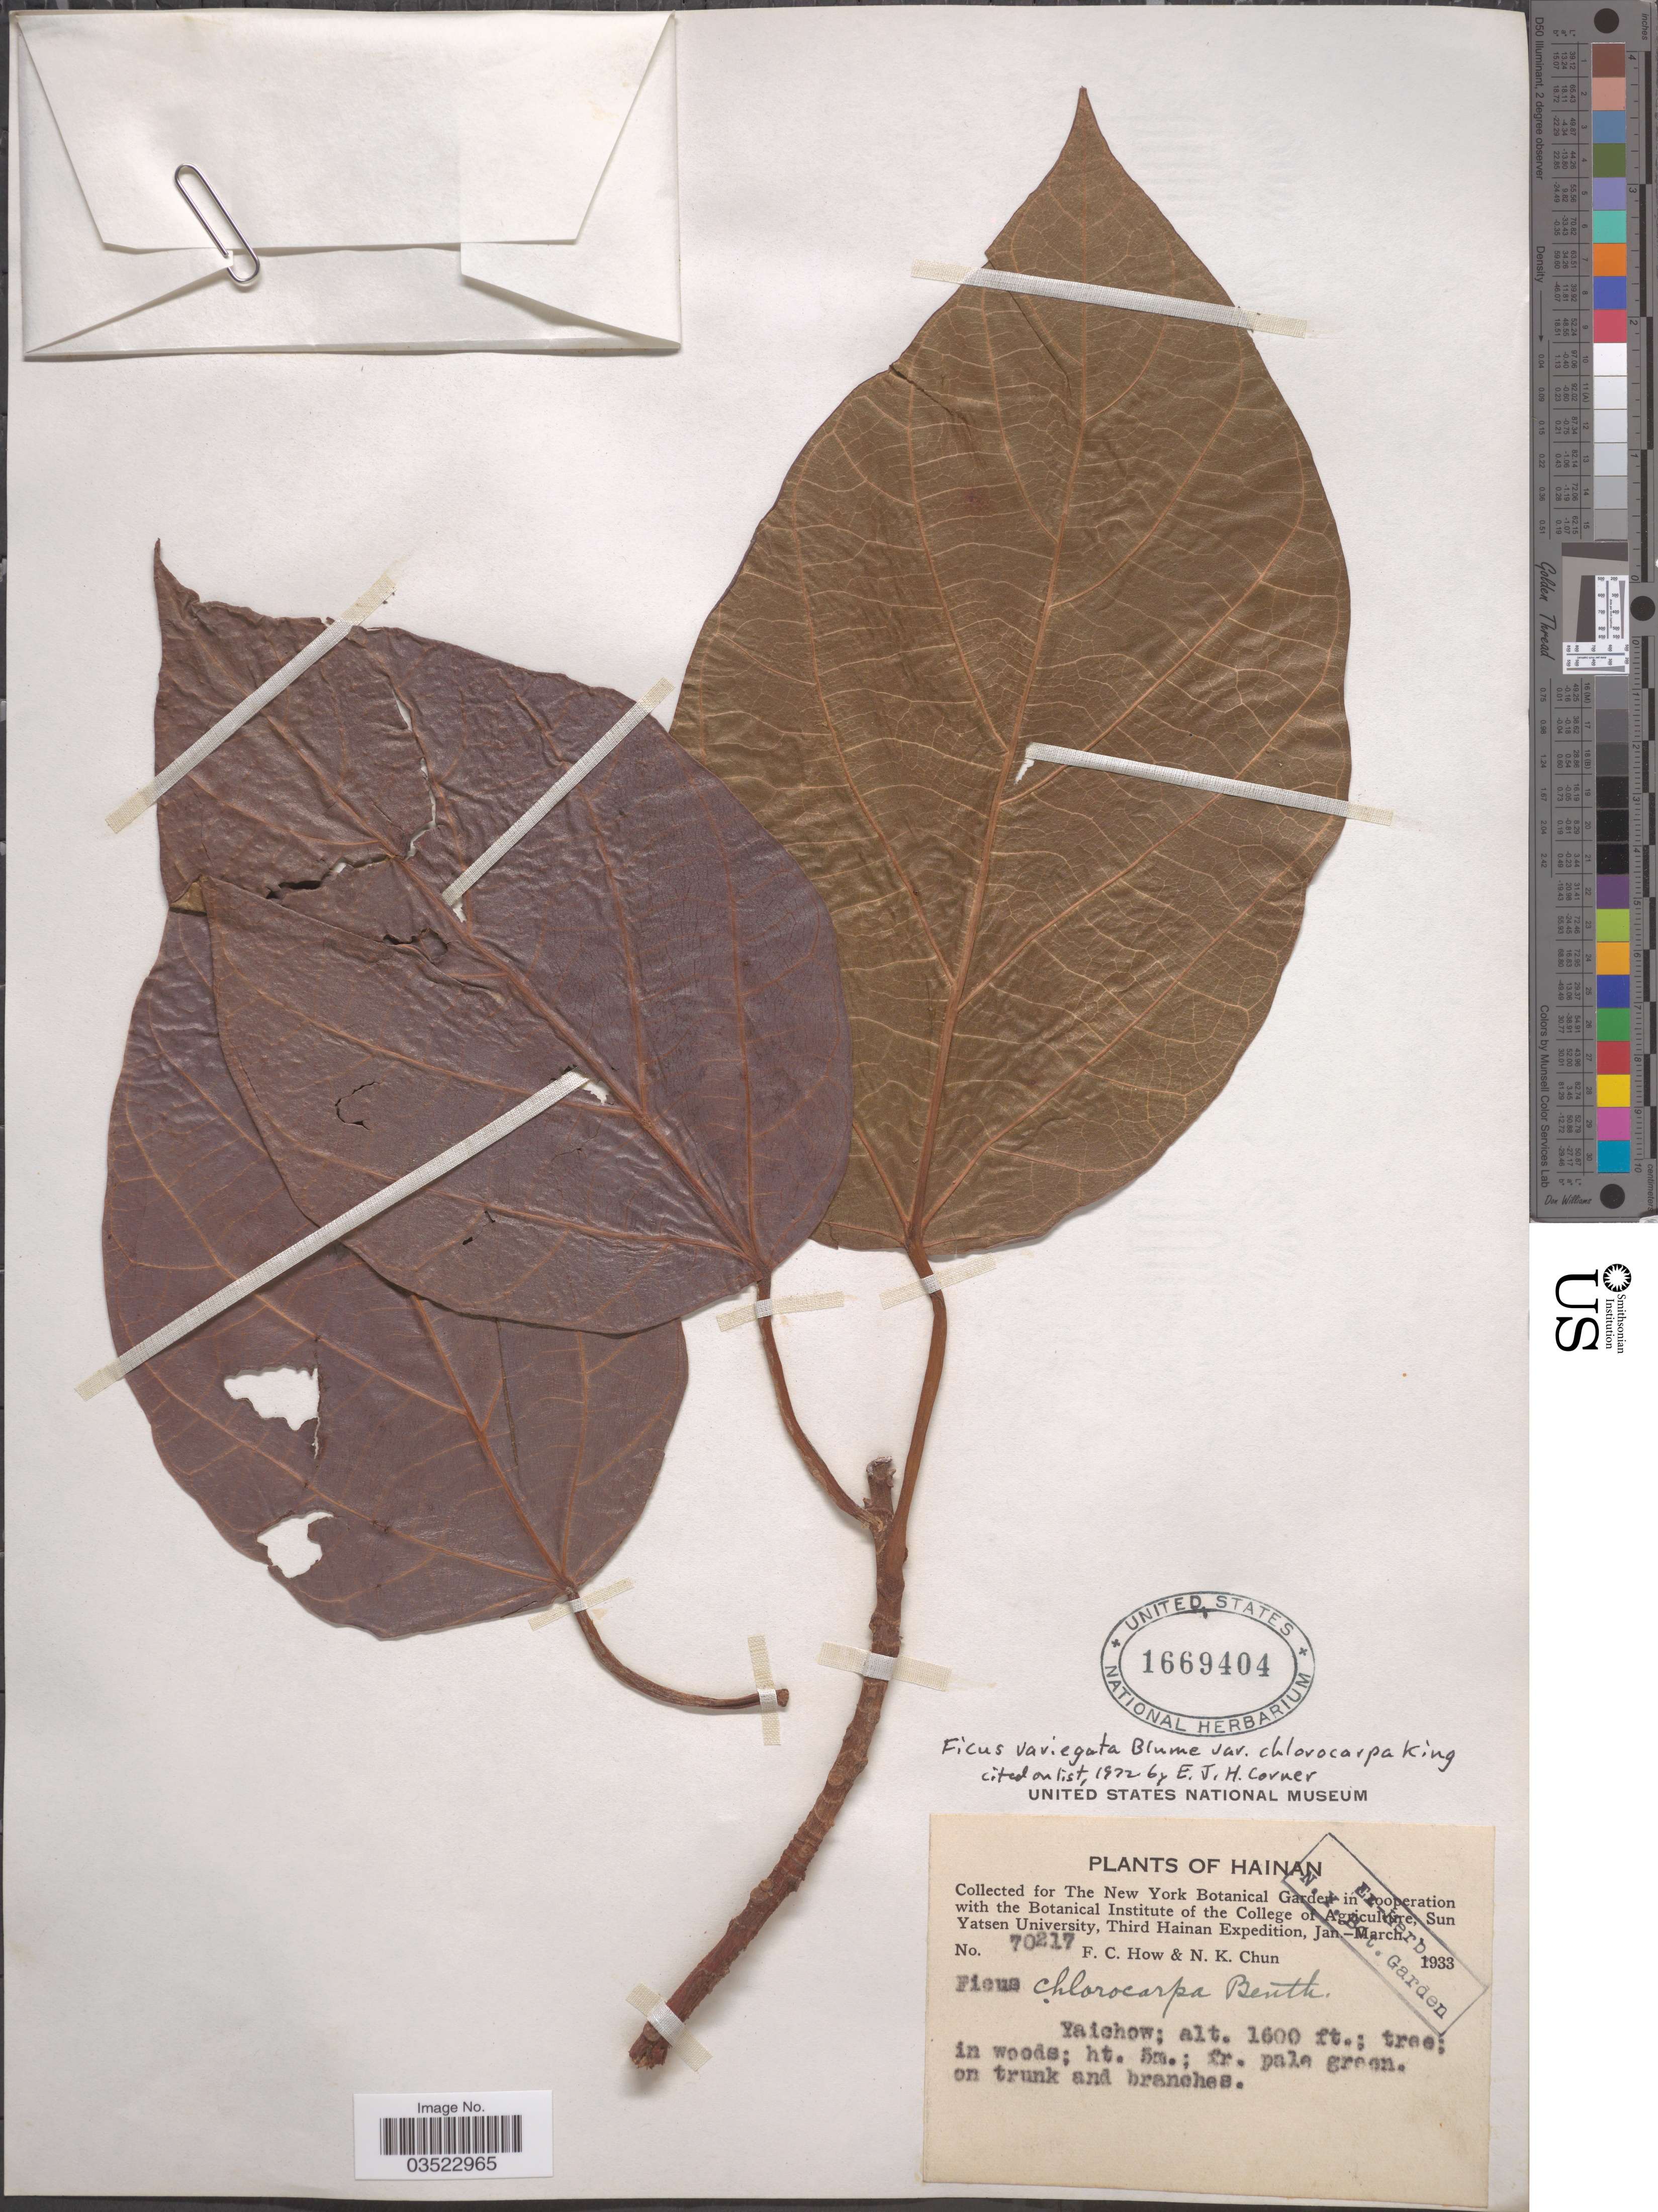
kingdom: Plantae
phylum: Tracheophyta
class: Magnoliopsida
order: Rosales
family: Moraceae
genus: Ficus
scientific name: Ficus variegata var. chlorocarpa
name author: King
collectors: F. C. How & N. K. Chun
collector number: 70217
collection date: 1933-01/1933-03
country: China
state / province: Hainan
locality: Third Hainan Expedition, Jan.-March. Yaichow.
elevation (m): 488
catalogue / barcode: US 1669404